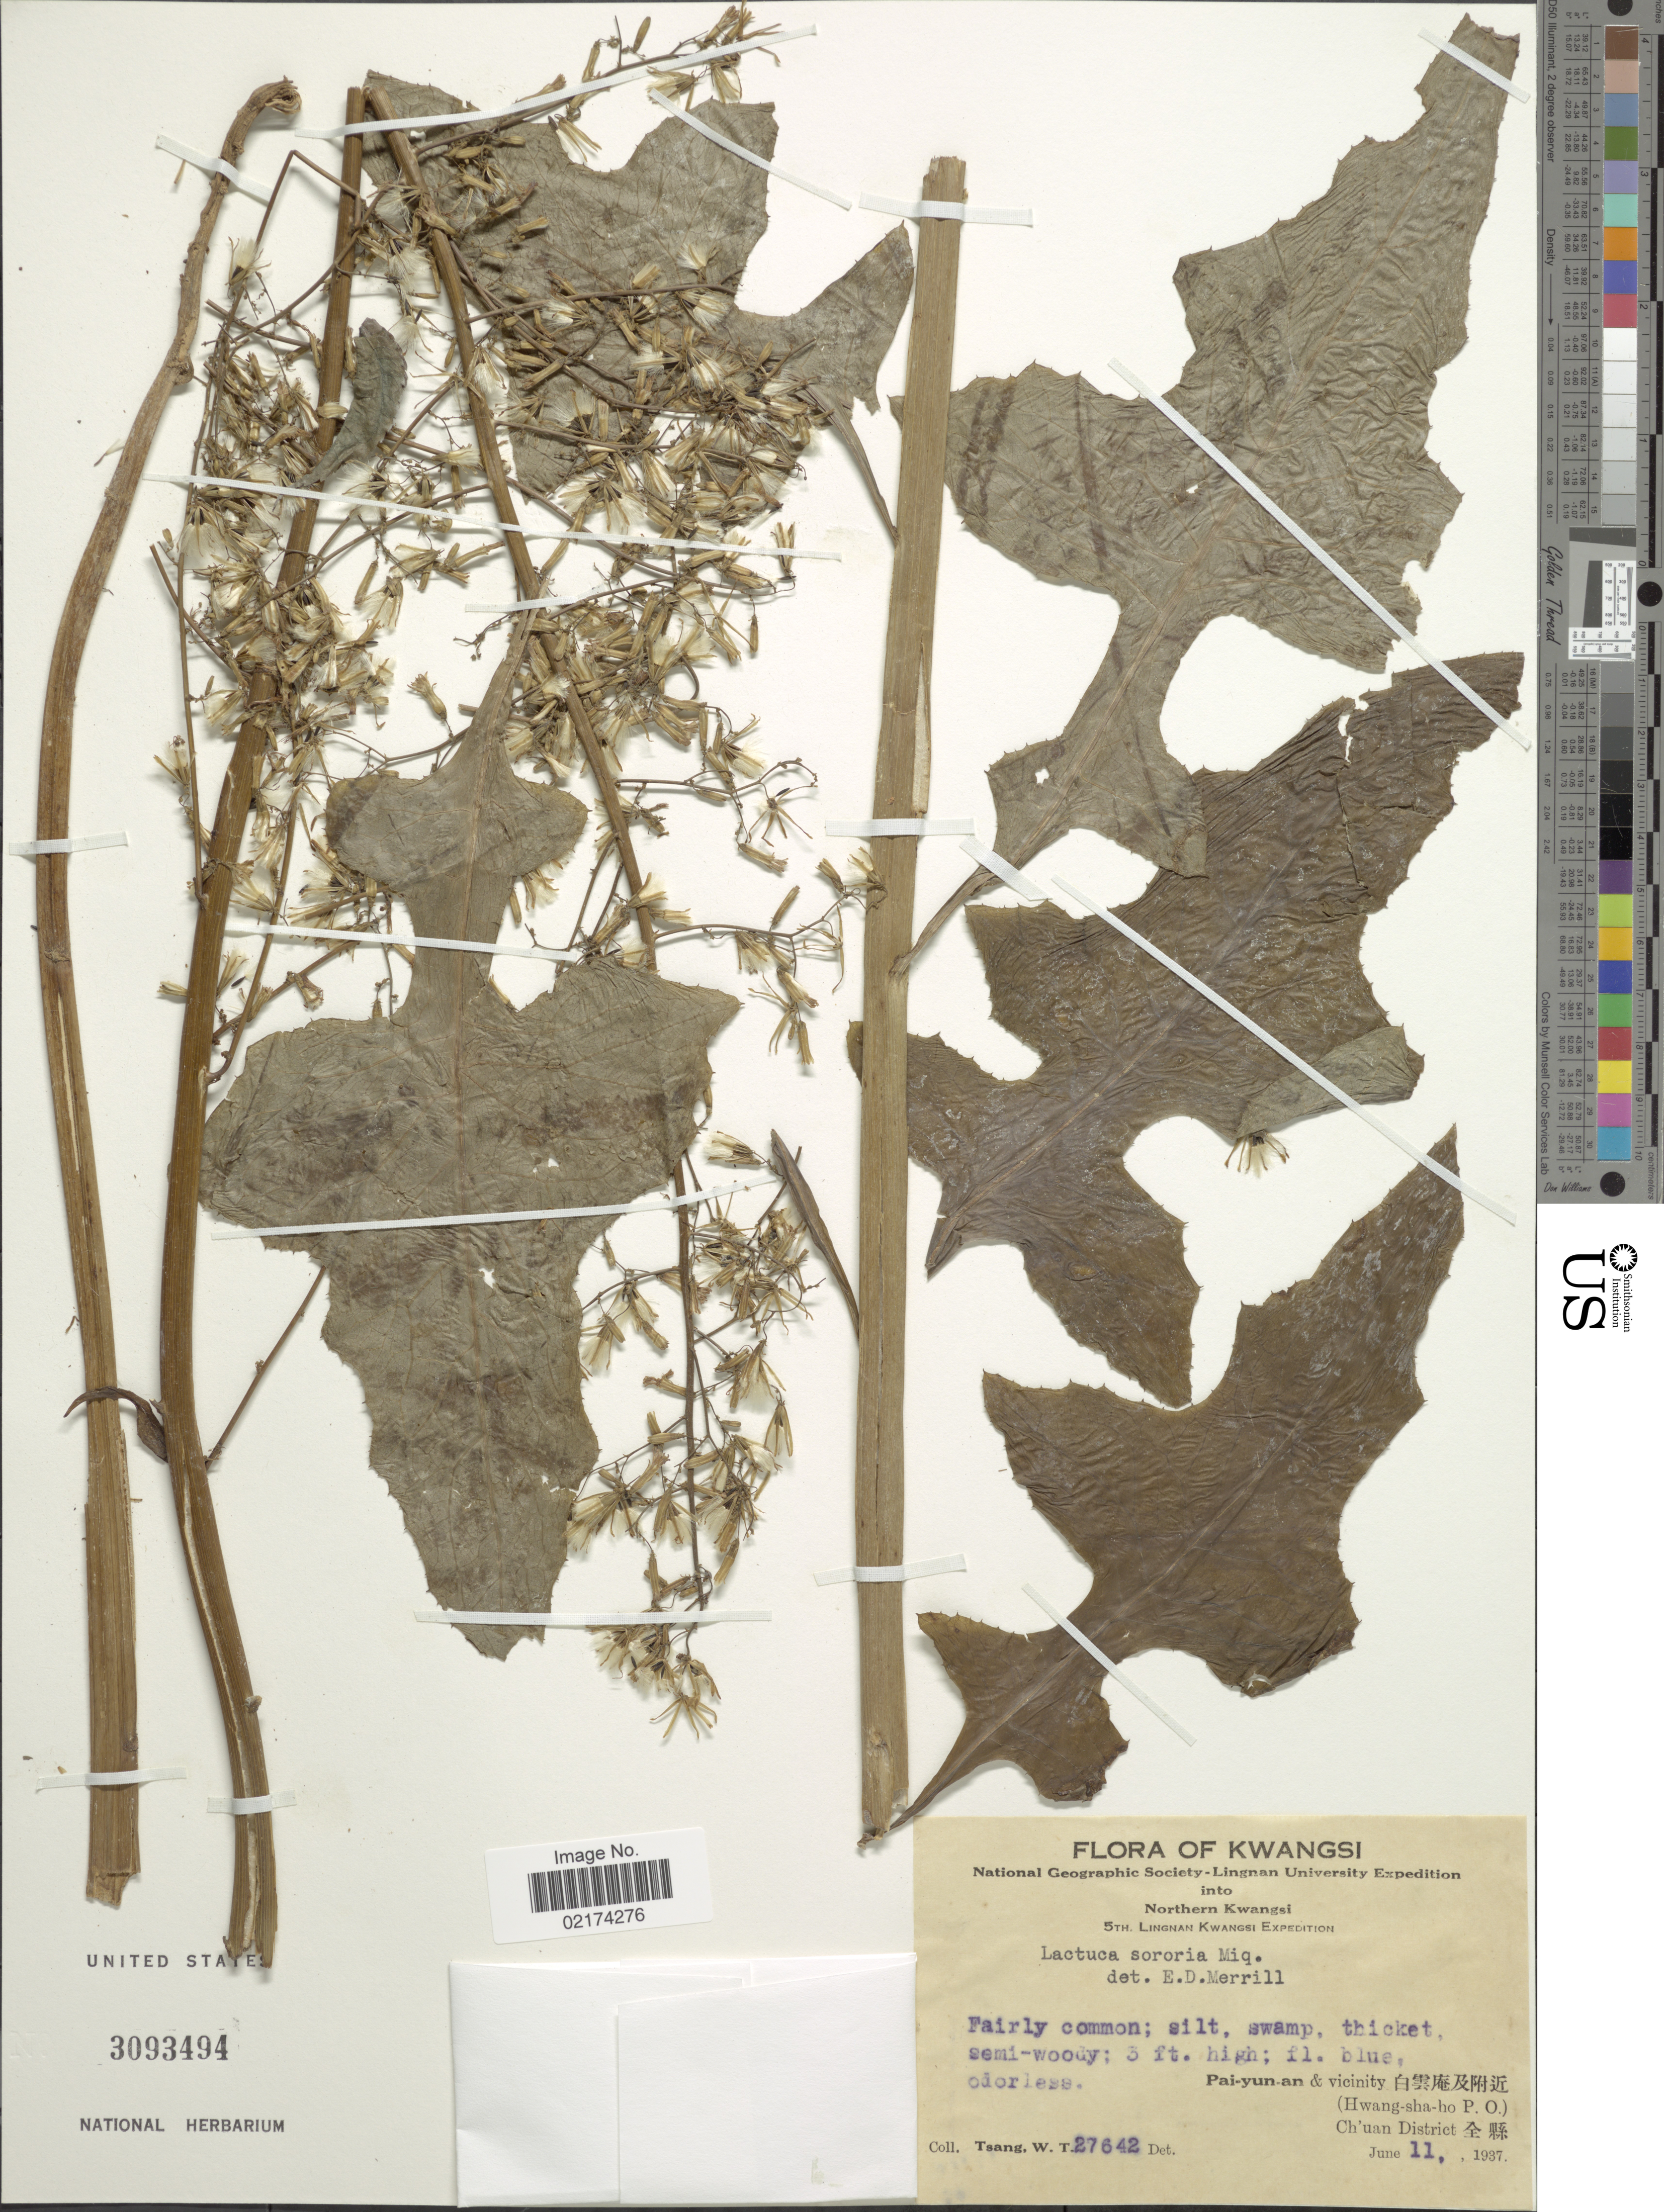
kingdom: Plantae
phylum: Tracheophyta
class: Magnoliopsida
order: Asterales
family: Asteraceae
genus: Paraprenanthes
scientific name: Paraprenanthes sororia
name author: (Miq.) C. Shih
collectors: W. T. Tsang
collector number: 27642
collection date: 1937-06-11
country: China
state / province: Guangxi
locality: Northern Kwangsi, Pai-yun-an & Vicinity, (Hwang-sha-ho P. O.), Ch'uan District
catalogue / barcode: US 3093494